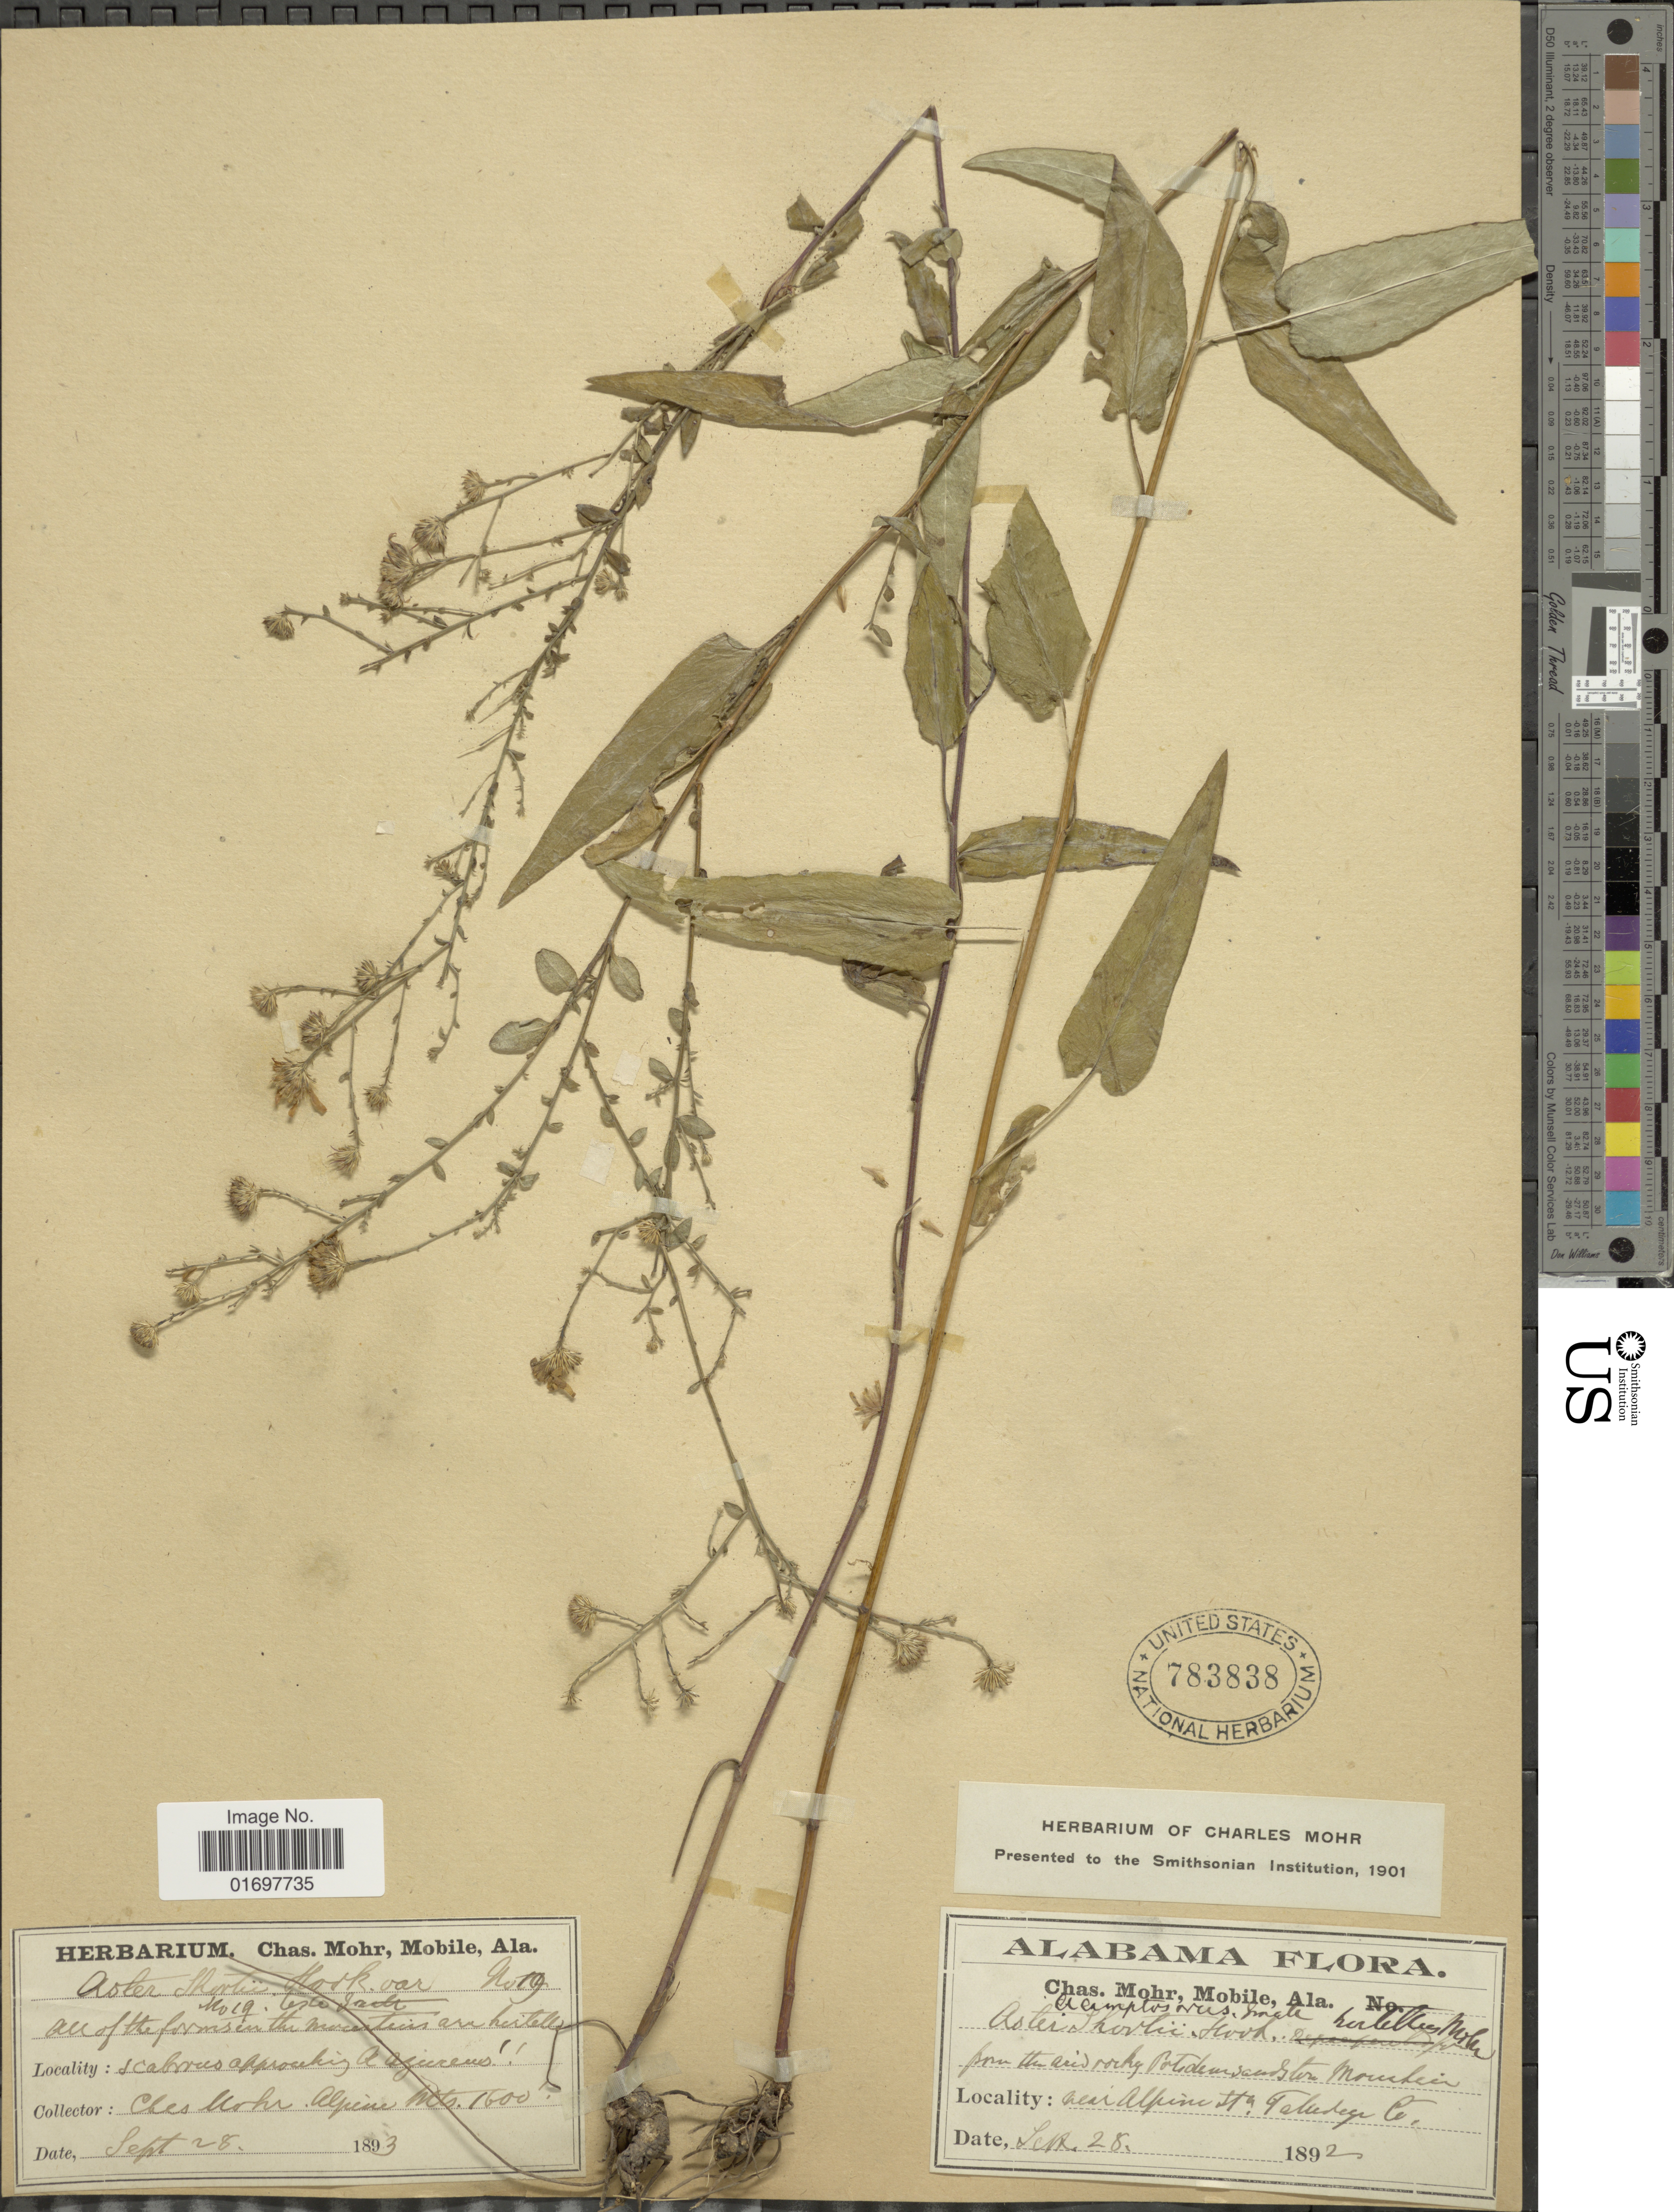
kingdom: Plantae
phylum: Tracheophyta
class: Magnoliopsida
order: Asterales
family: Asteraceae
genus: Symphyotrichum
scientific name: Symphyotrichum shortii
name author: (Lindl.) G.L. Nesom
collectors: Mohr, C. T. (herbarium)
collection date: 1893-09-28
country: United States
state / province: Alabama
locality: Near Alpine Sta. Talladega Co.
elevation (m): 488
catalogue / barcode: US 783838